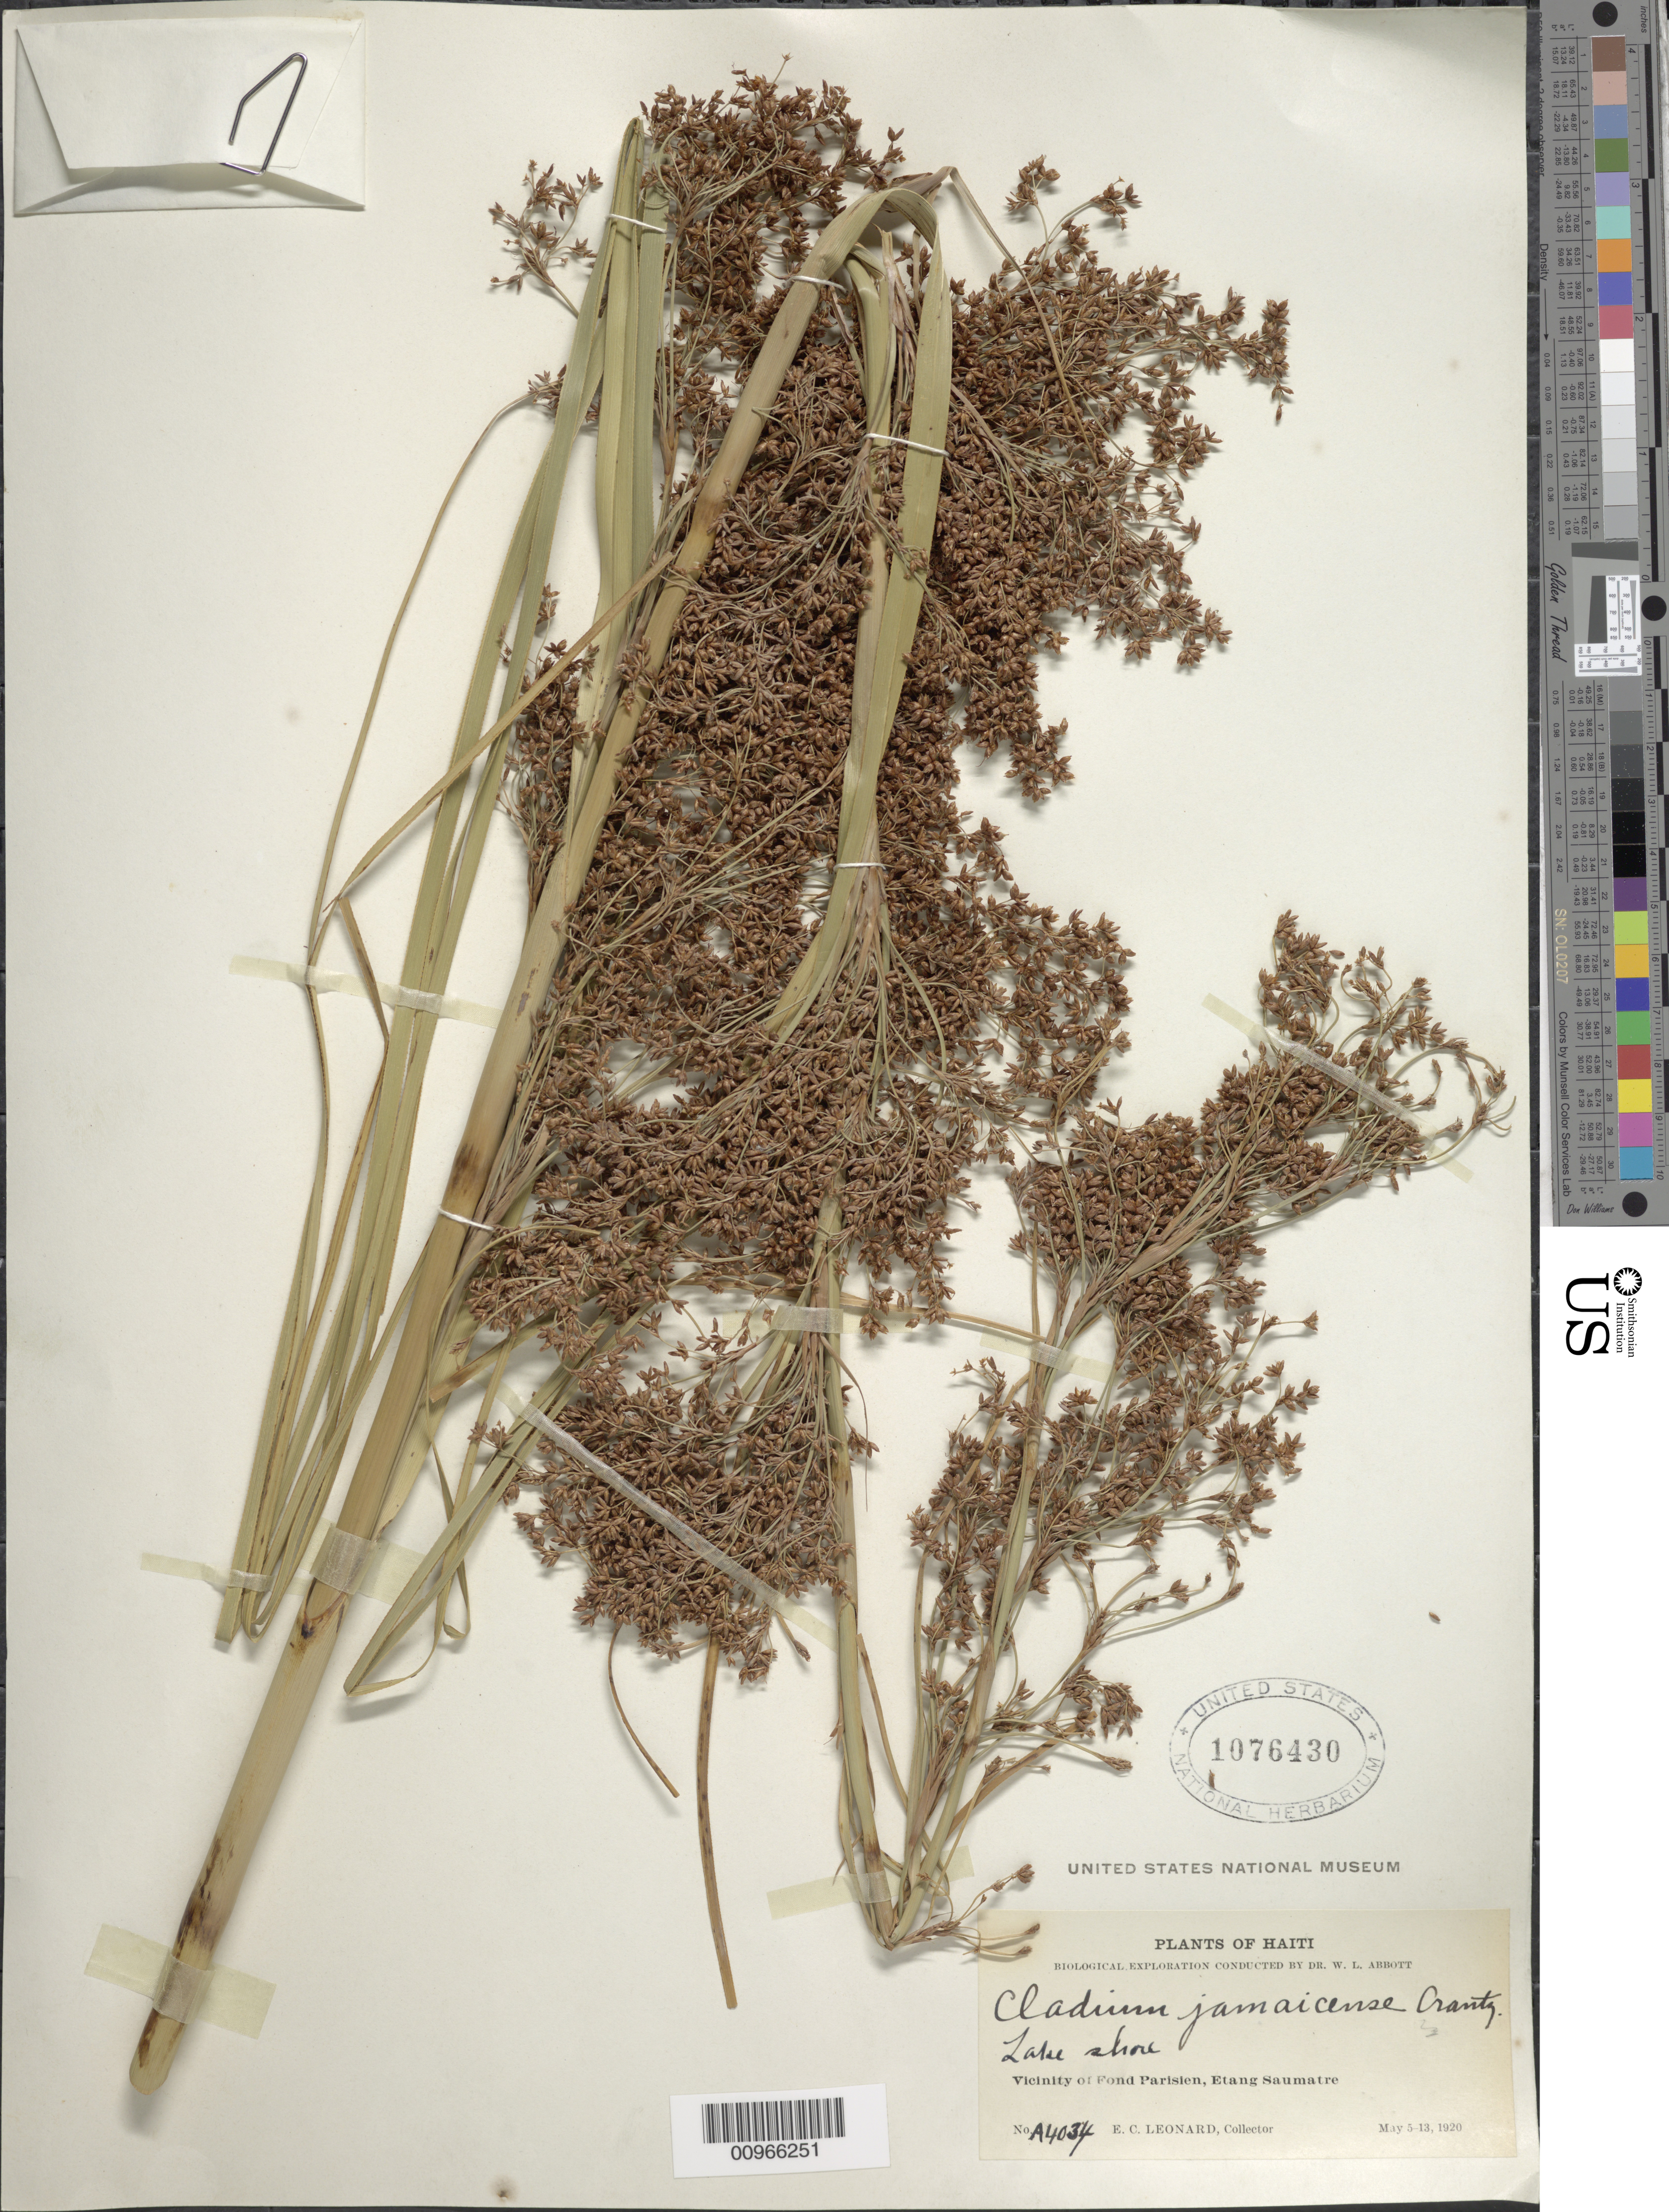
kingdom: Plantae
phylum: Tracheophyta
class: Liliopsida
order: Poales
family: Cyperaceae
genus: Cladium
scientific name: Cladium jamaicense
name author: Crantz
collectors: E. C. Leonard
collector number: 4034A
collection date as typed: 05 May 1920 to 13 May 1920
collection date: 1920-05-05/1920-05-13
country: Haiti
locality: Vicinity of Fond Parisien, Etang Saumatre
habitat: Lake shore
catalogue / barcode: US 1076430